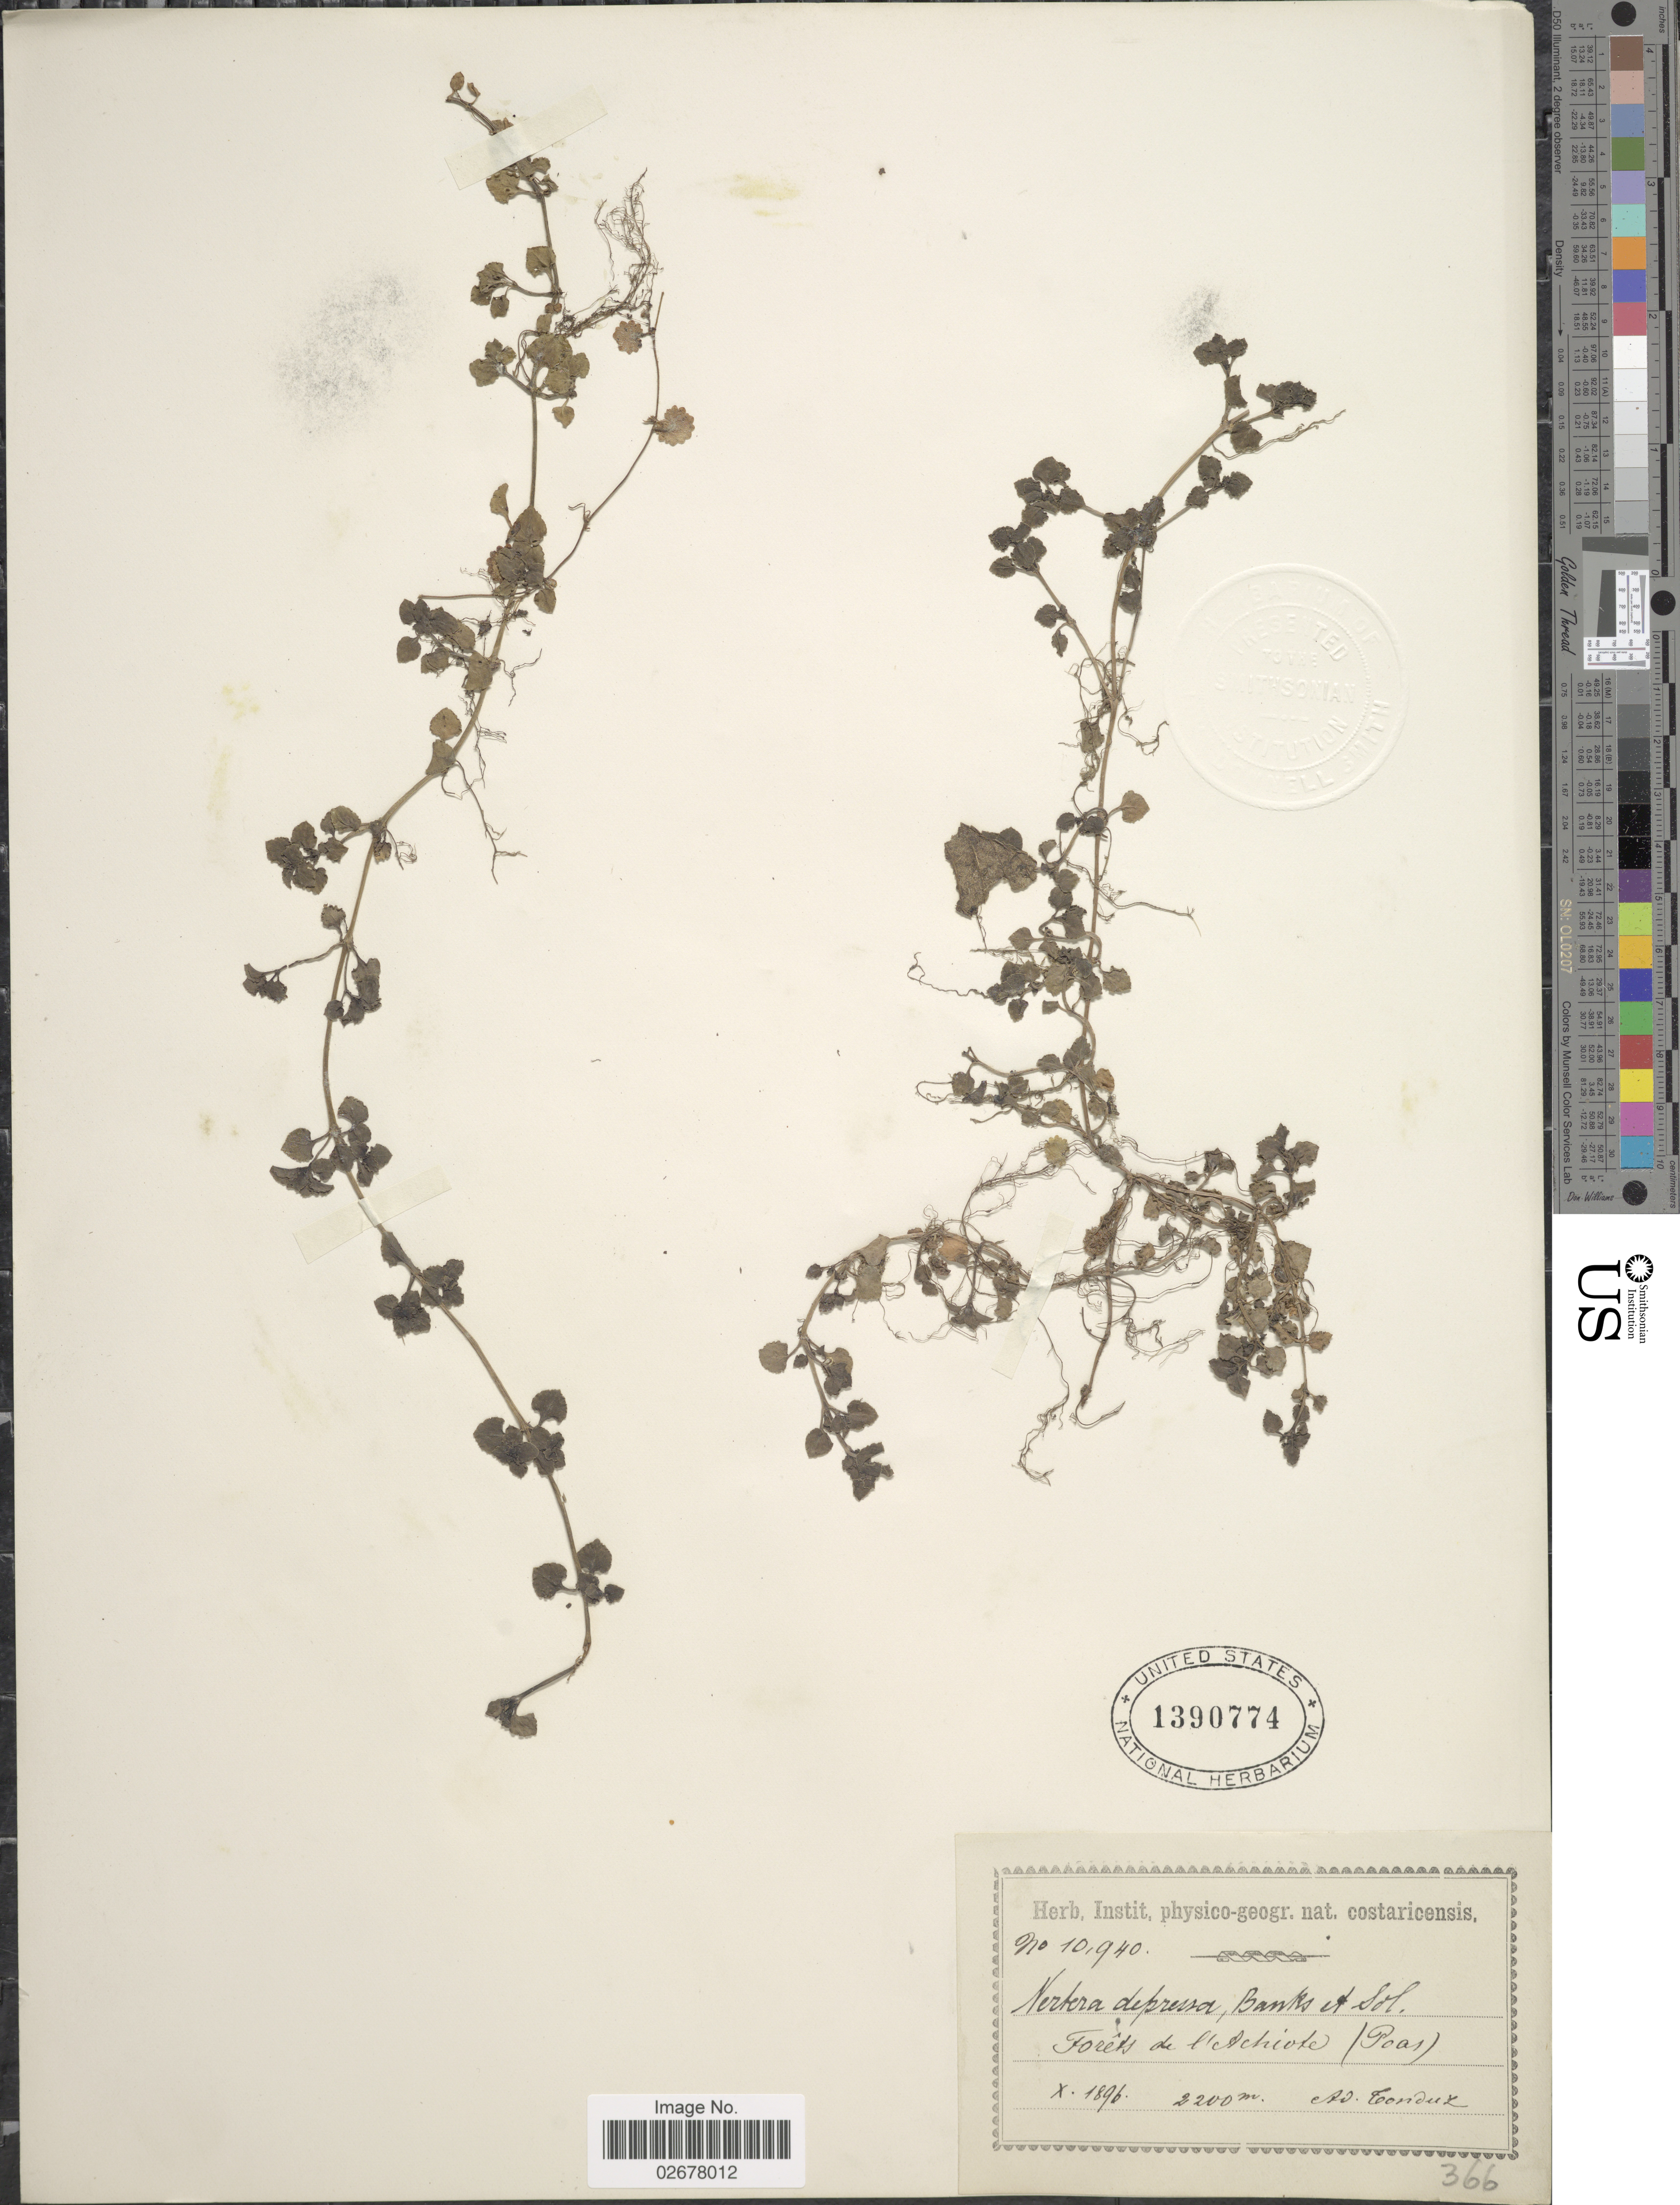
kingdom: Plantae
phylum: Tracheophyta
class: Magnoliopsida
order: Gentianales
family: Rubiaceae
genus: Nertera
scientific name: Nertera depressa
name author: Banks & Sol. ex Gaertn.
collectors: A. Tonduz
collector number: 10940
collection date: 1896-10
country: Costa Rica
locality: Forêts de l'Achiote (Poas)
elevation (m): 2200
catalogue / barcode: US 1390774